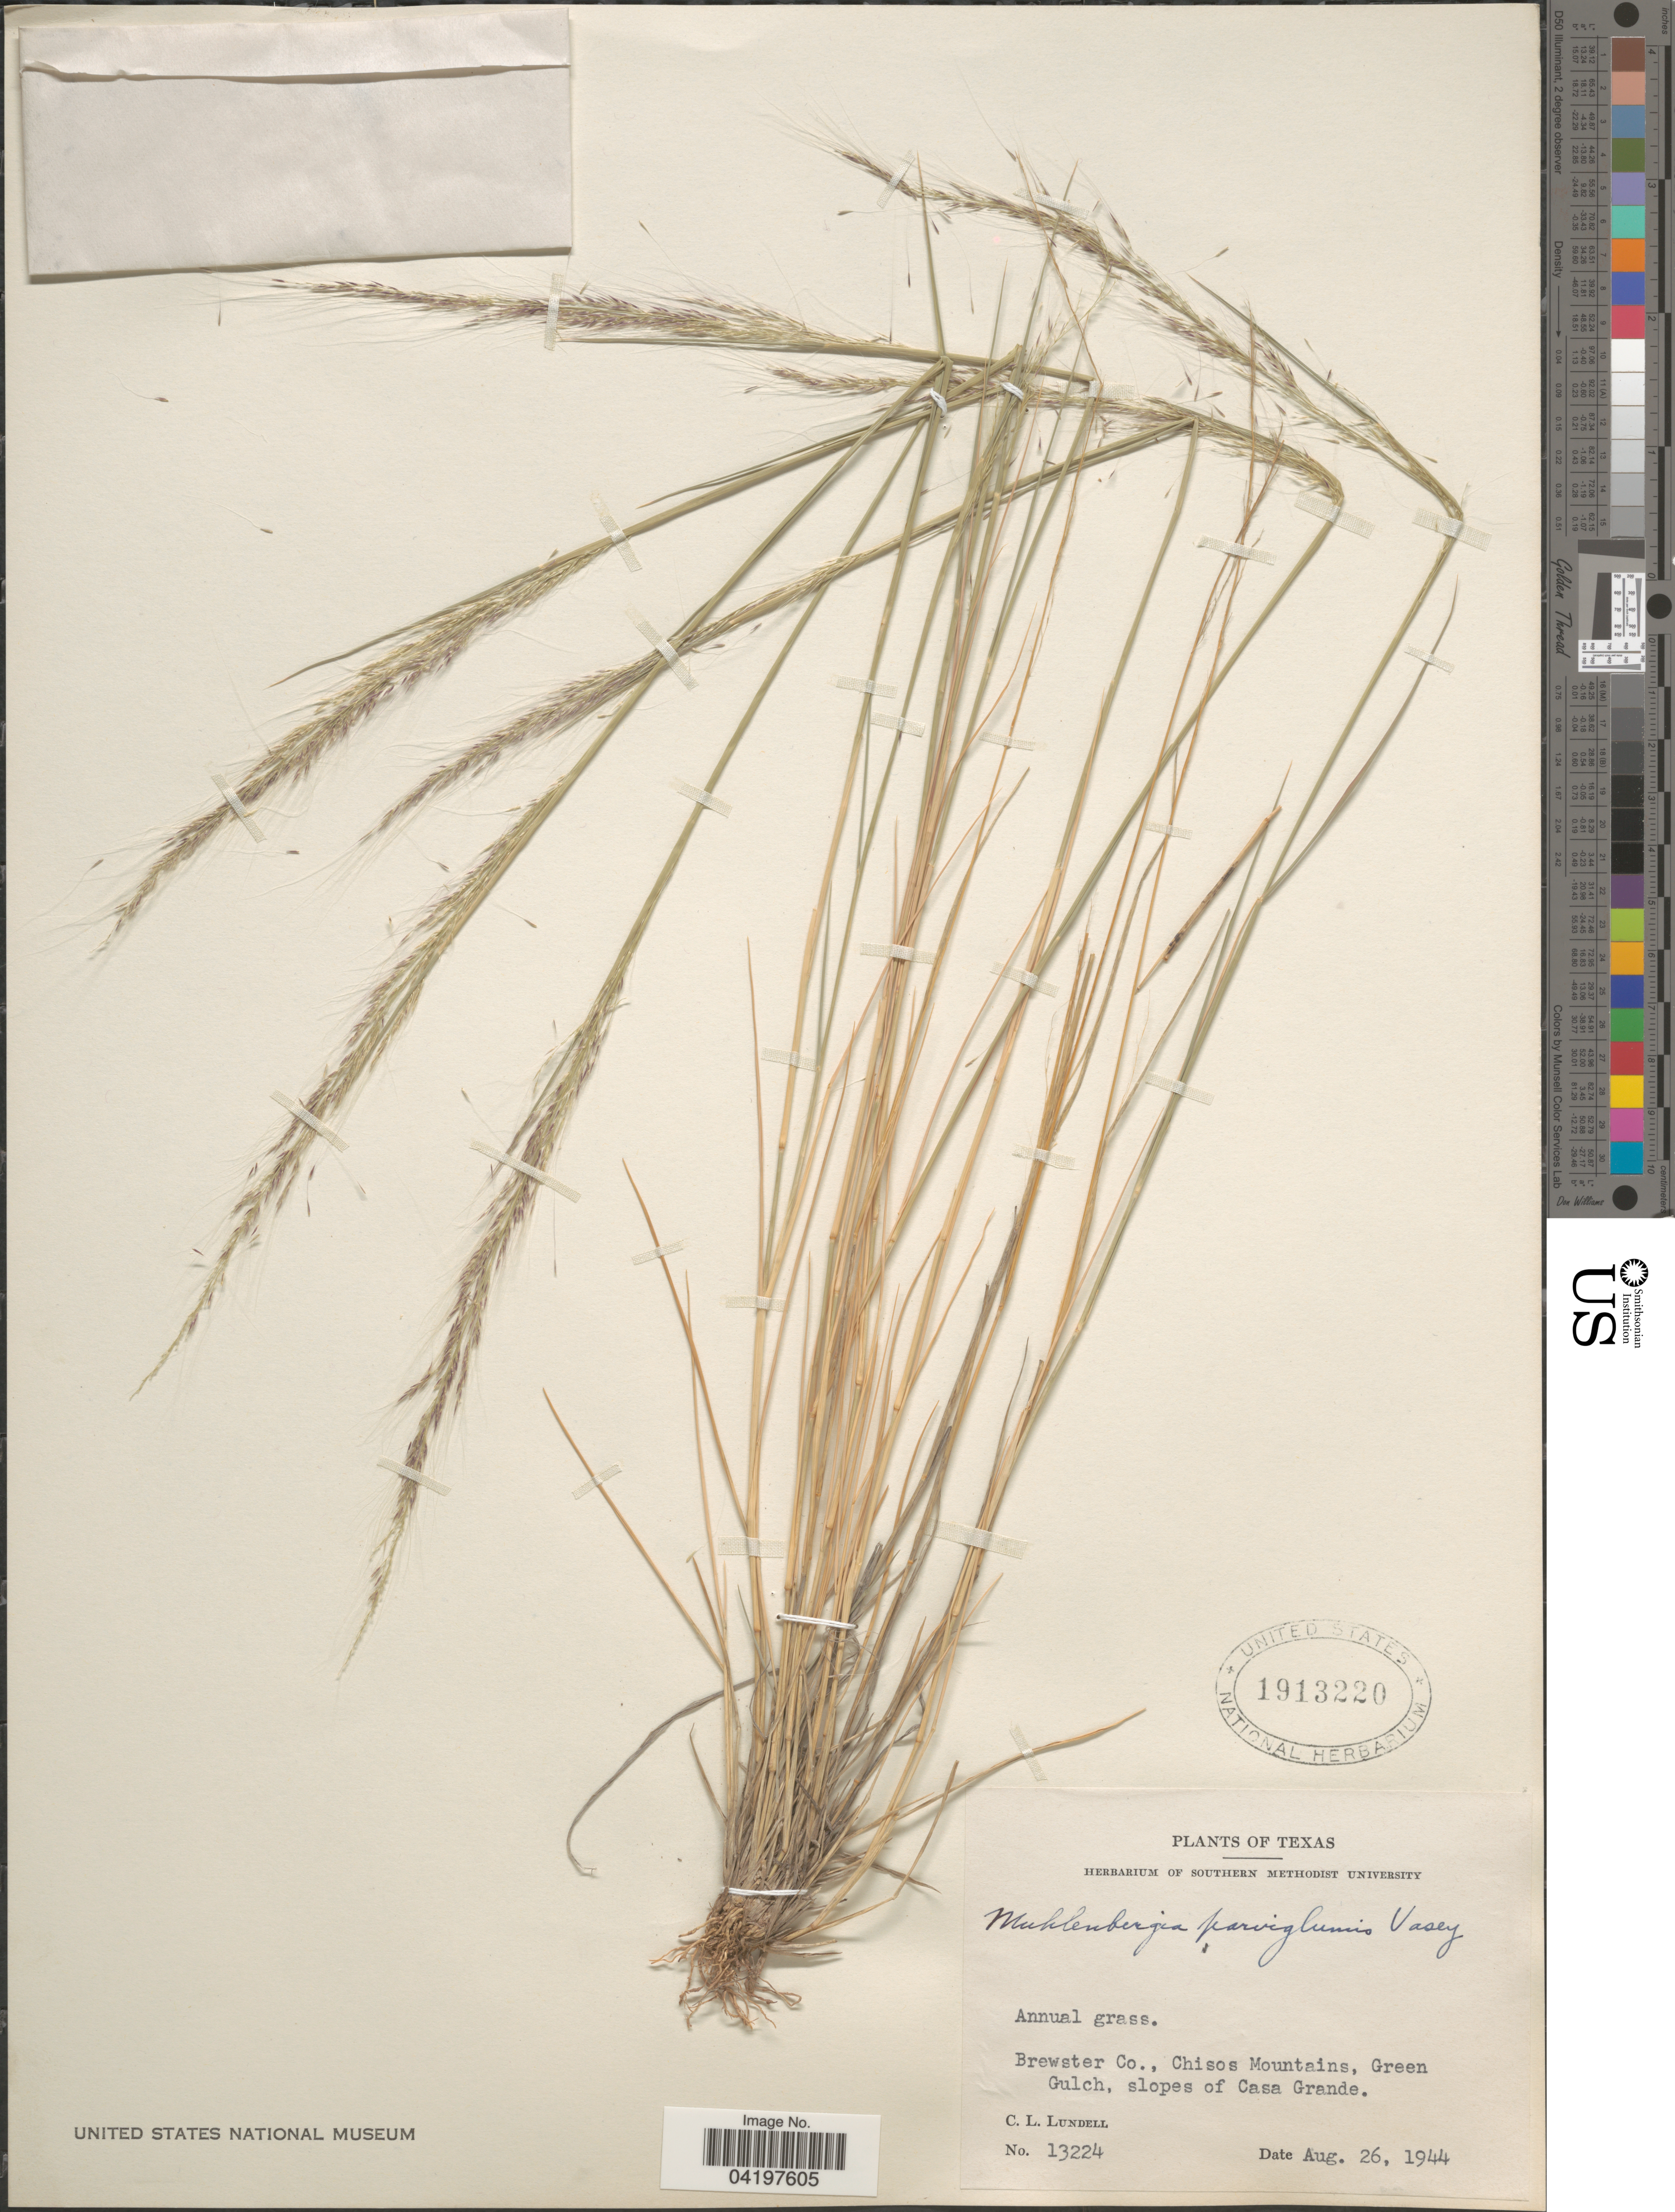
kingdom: Plantae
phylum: Tracheophyta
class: Liliopsida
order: Poales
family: Poaceae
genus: Muhlenbergia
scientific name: Muhlenbergia spiciformis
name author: Trin.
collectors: C. L. Lundell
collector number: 13224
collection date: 1944-08-26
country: United States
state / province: Texas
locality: Brewster Co., Chisos Mountains, Green Gulch, slopes of Casa Grande.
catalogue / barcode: US 1913220